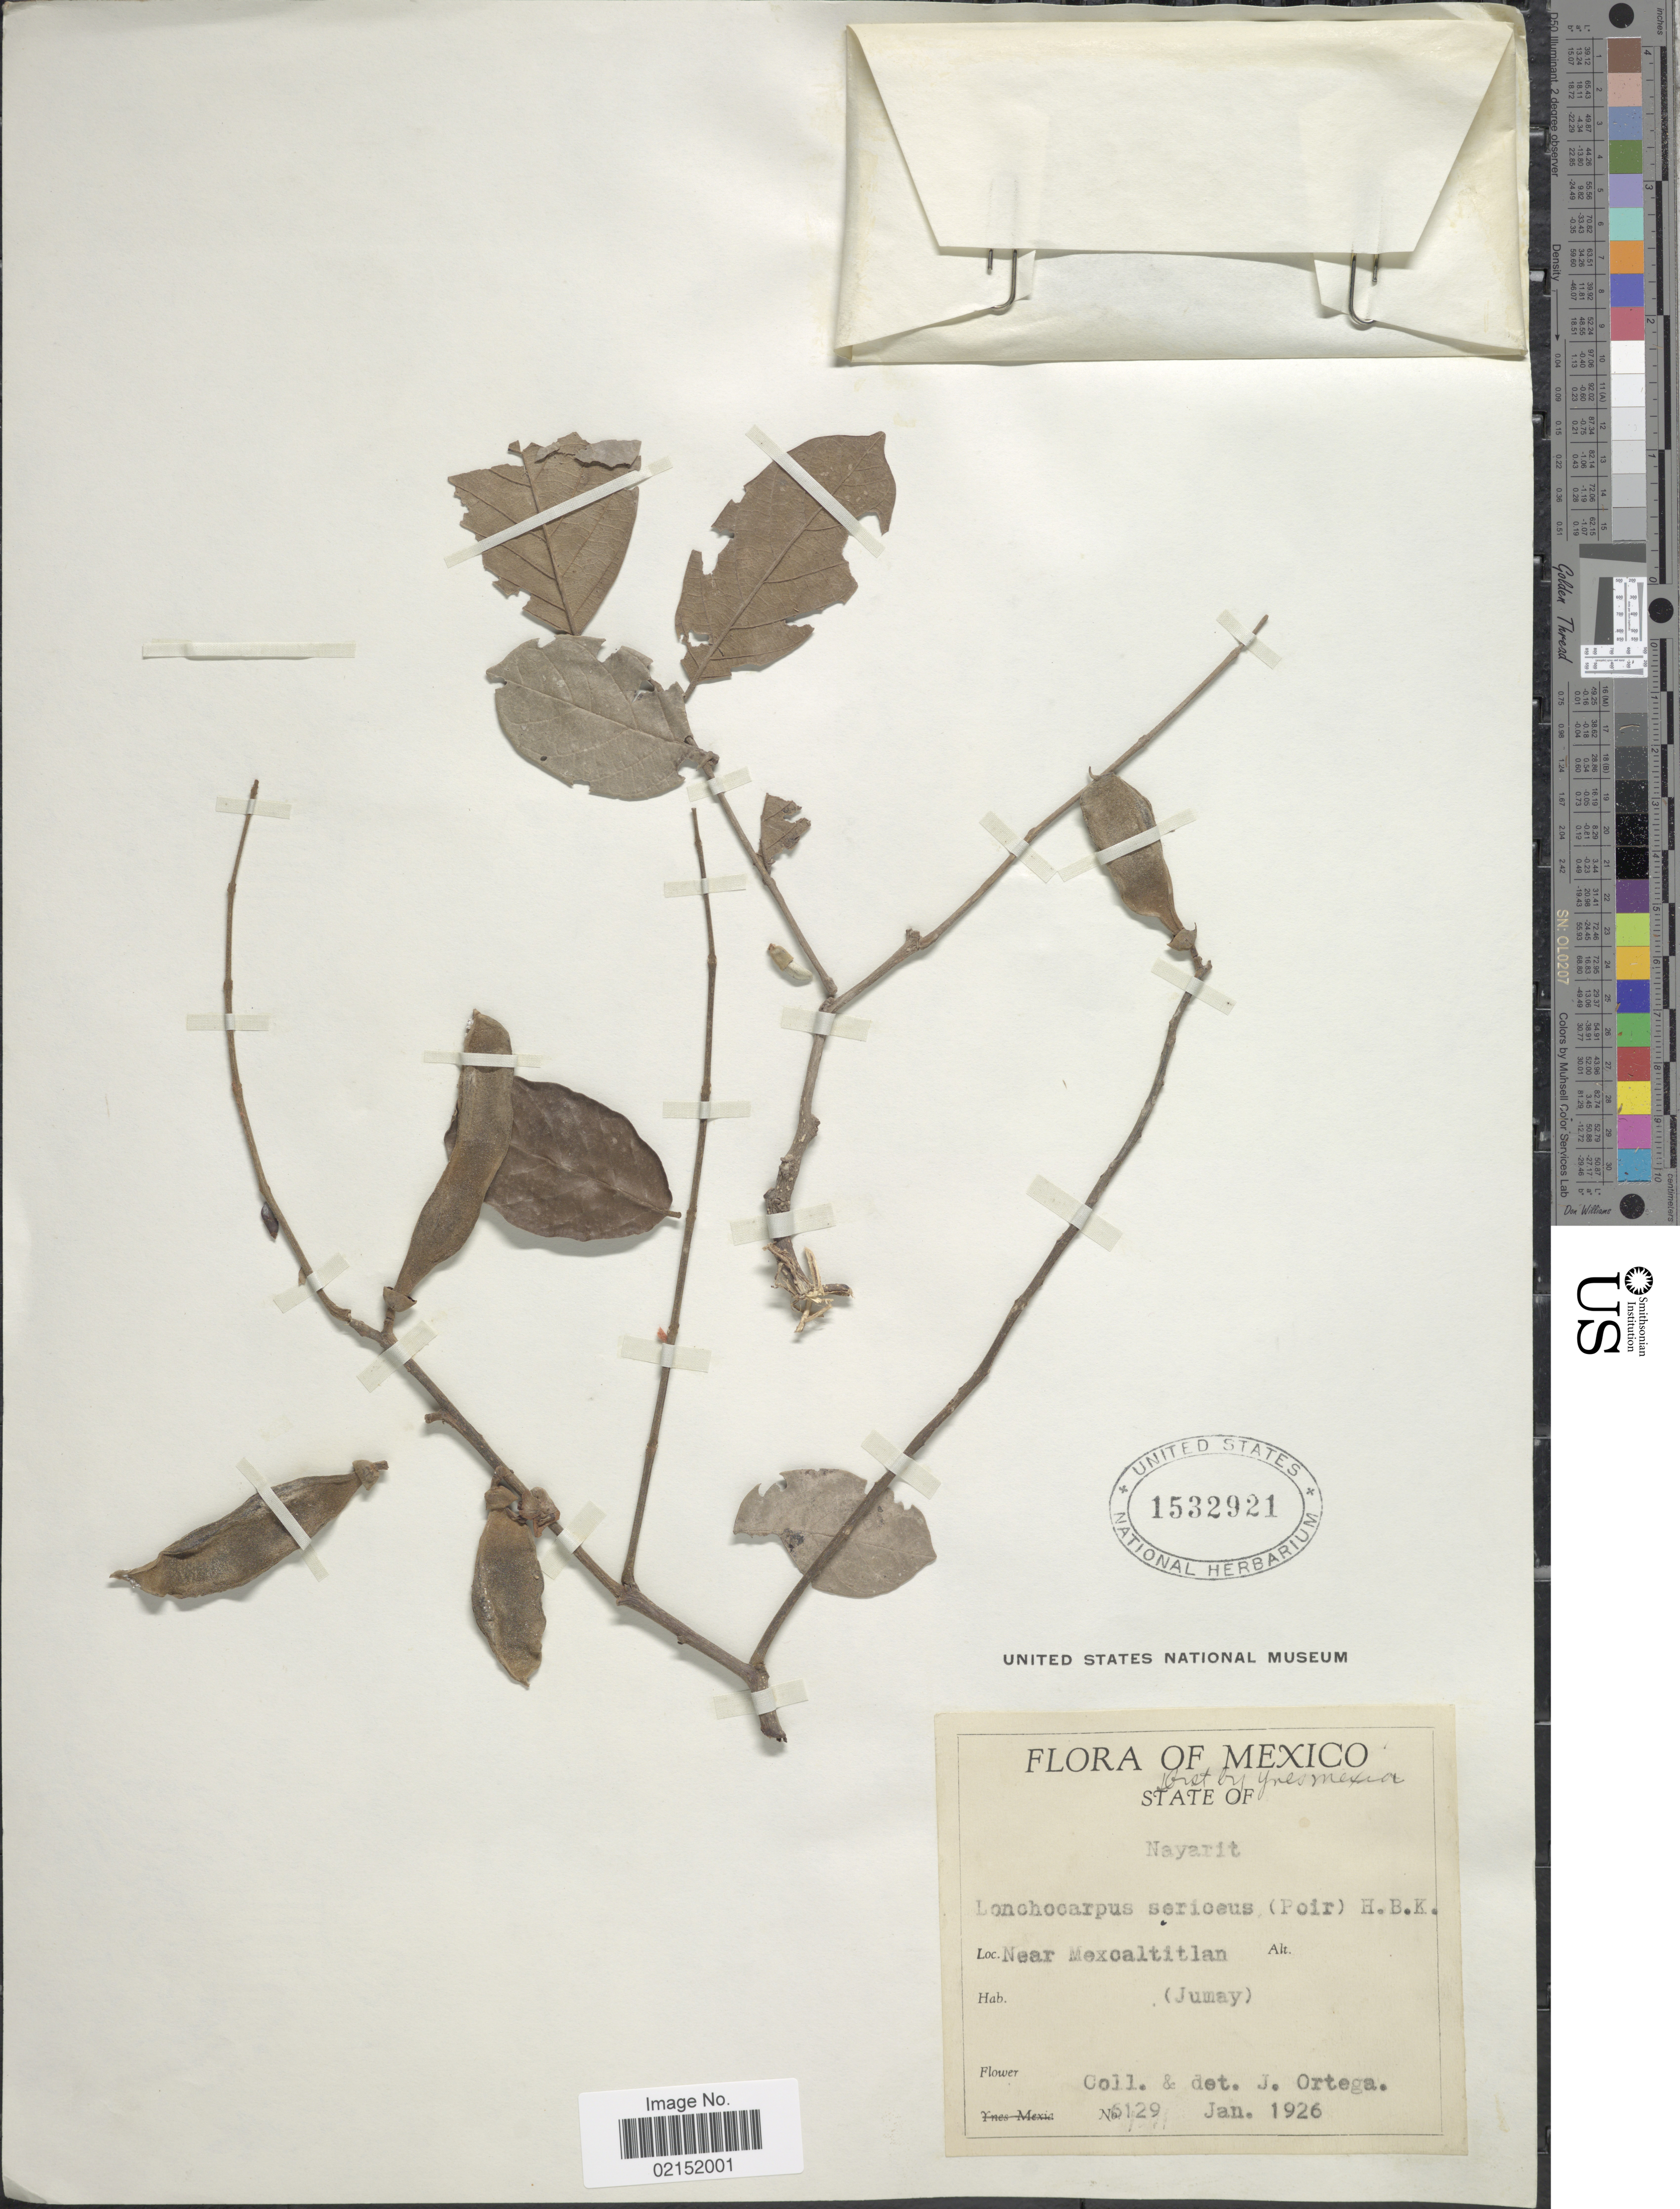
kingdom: Plantae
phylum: Tracheophyta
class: Magnoliopsida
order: Fabales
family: Fabaceae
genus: Lonchocarpus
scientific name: Lonchocarpus sericeus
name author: (Poir.) Kunth ex DC.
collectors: J. Ortega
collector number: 6129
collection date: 1926-01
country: Mexico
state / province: Nayarit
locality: Near Mexcaltitlan (Jumay)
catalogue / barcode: US 1532921